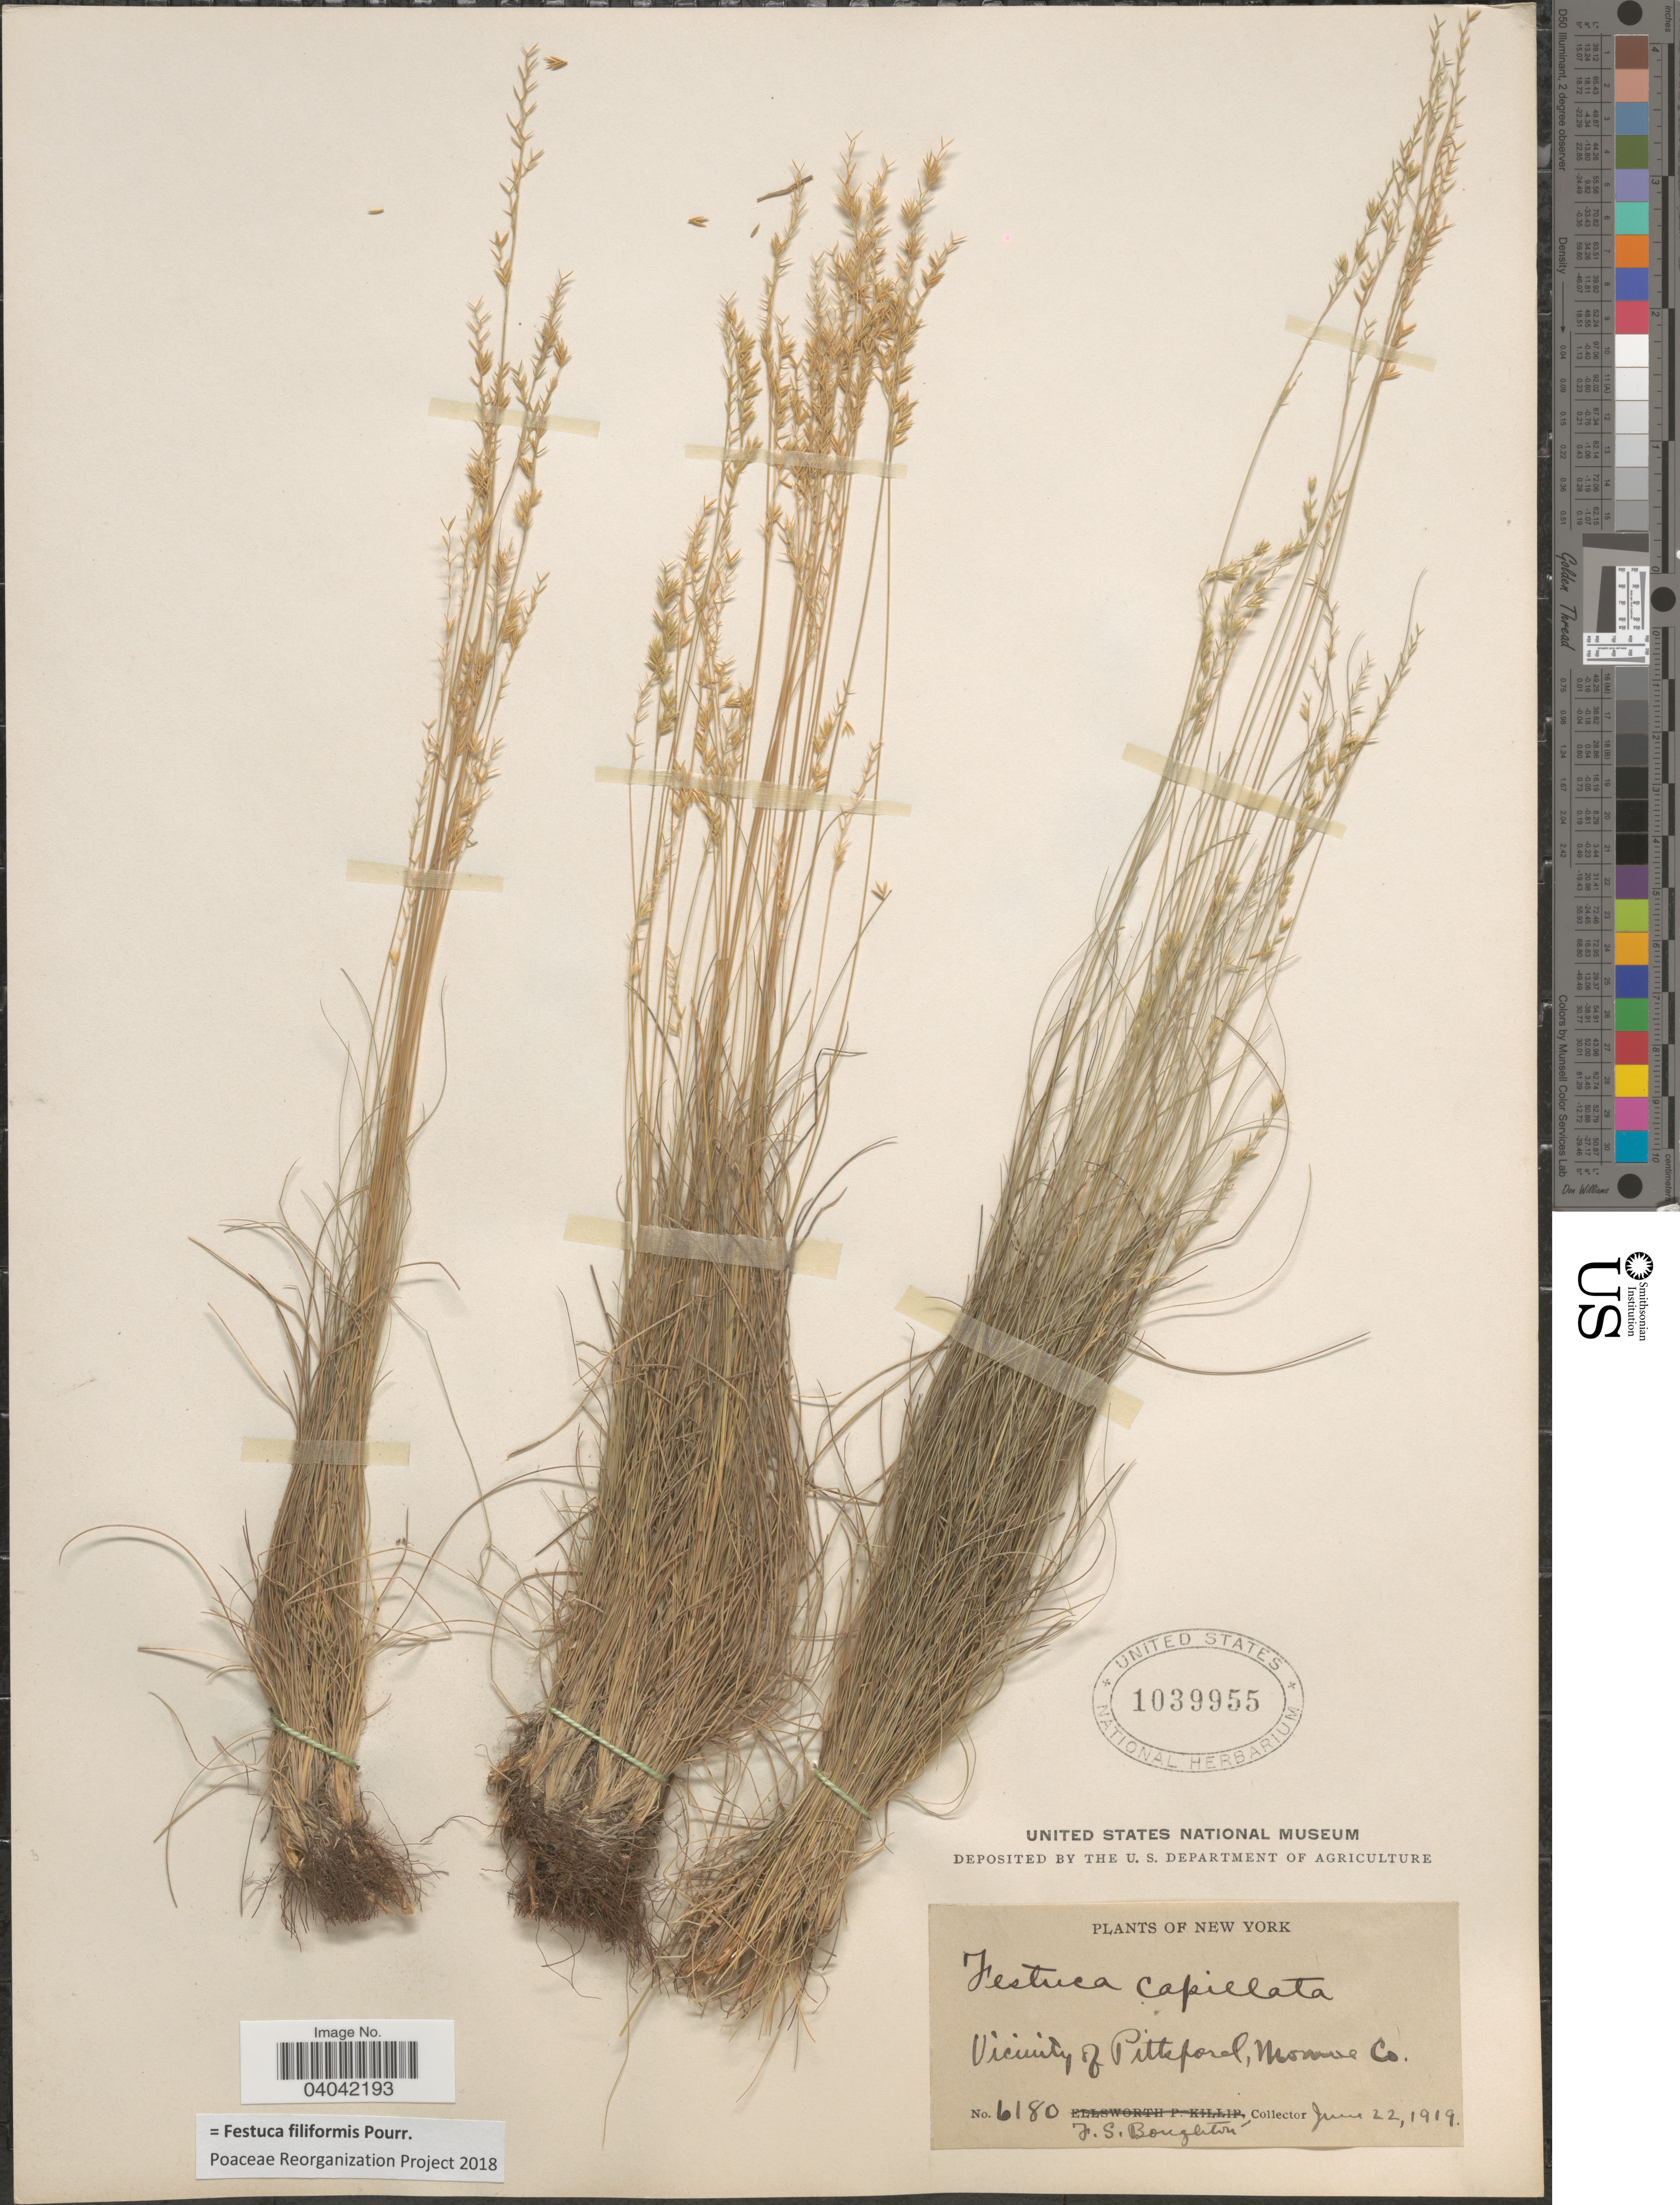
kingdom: Plantae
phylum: Tracheophyta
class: Liliopsida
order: Poales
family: Poaceae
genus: Festuca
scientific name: Festuca filiformis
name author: Pourr.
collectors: F. S. Boughton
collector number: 6180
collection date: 1919-06-22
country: United States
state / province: New York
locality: Vicinity of Pittsford, Monroe Co.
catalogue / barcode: US 1039955